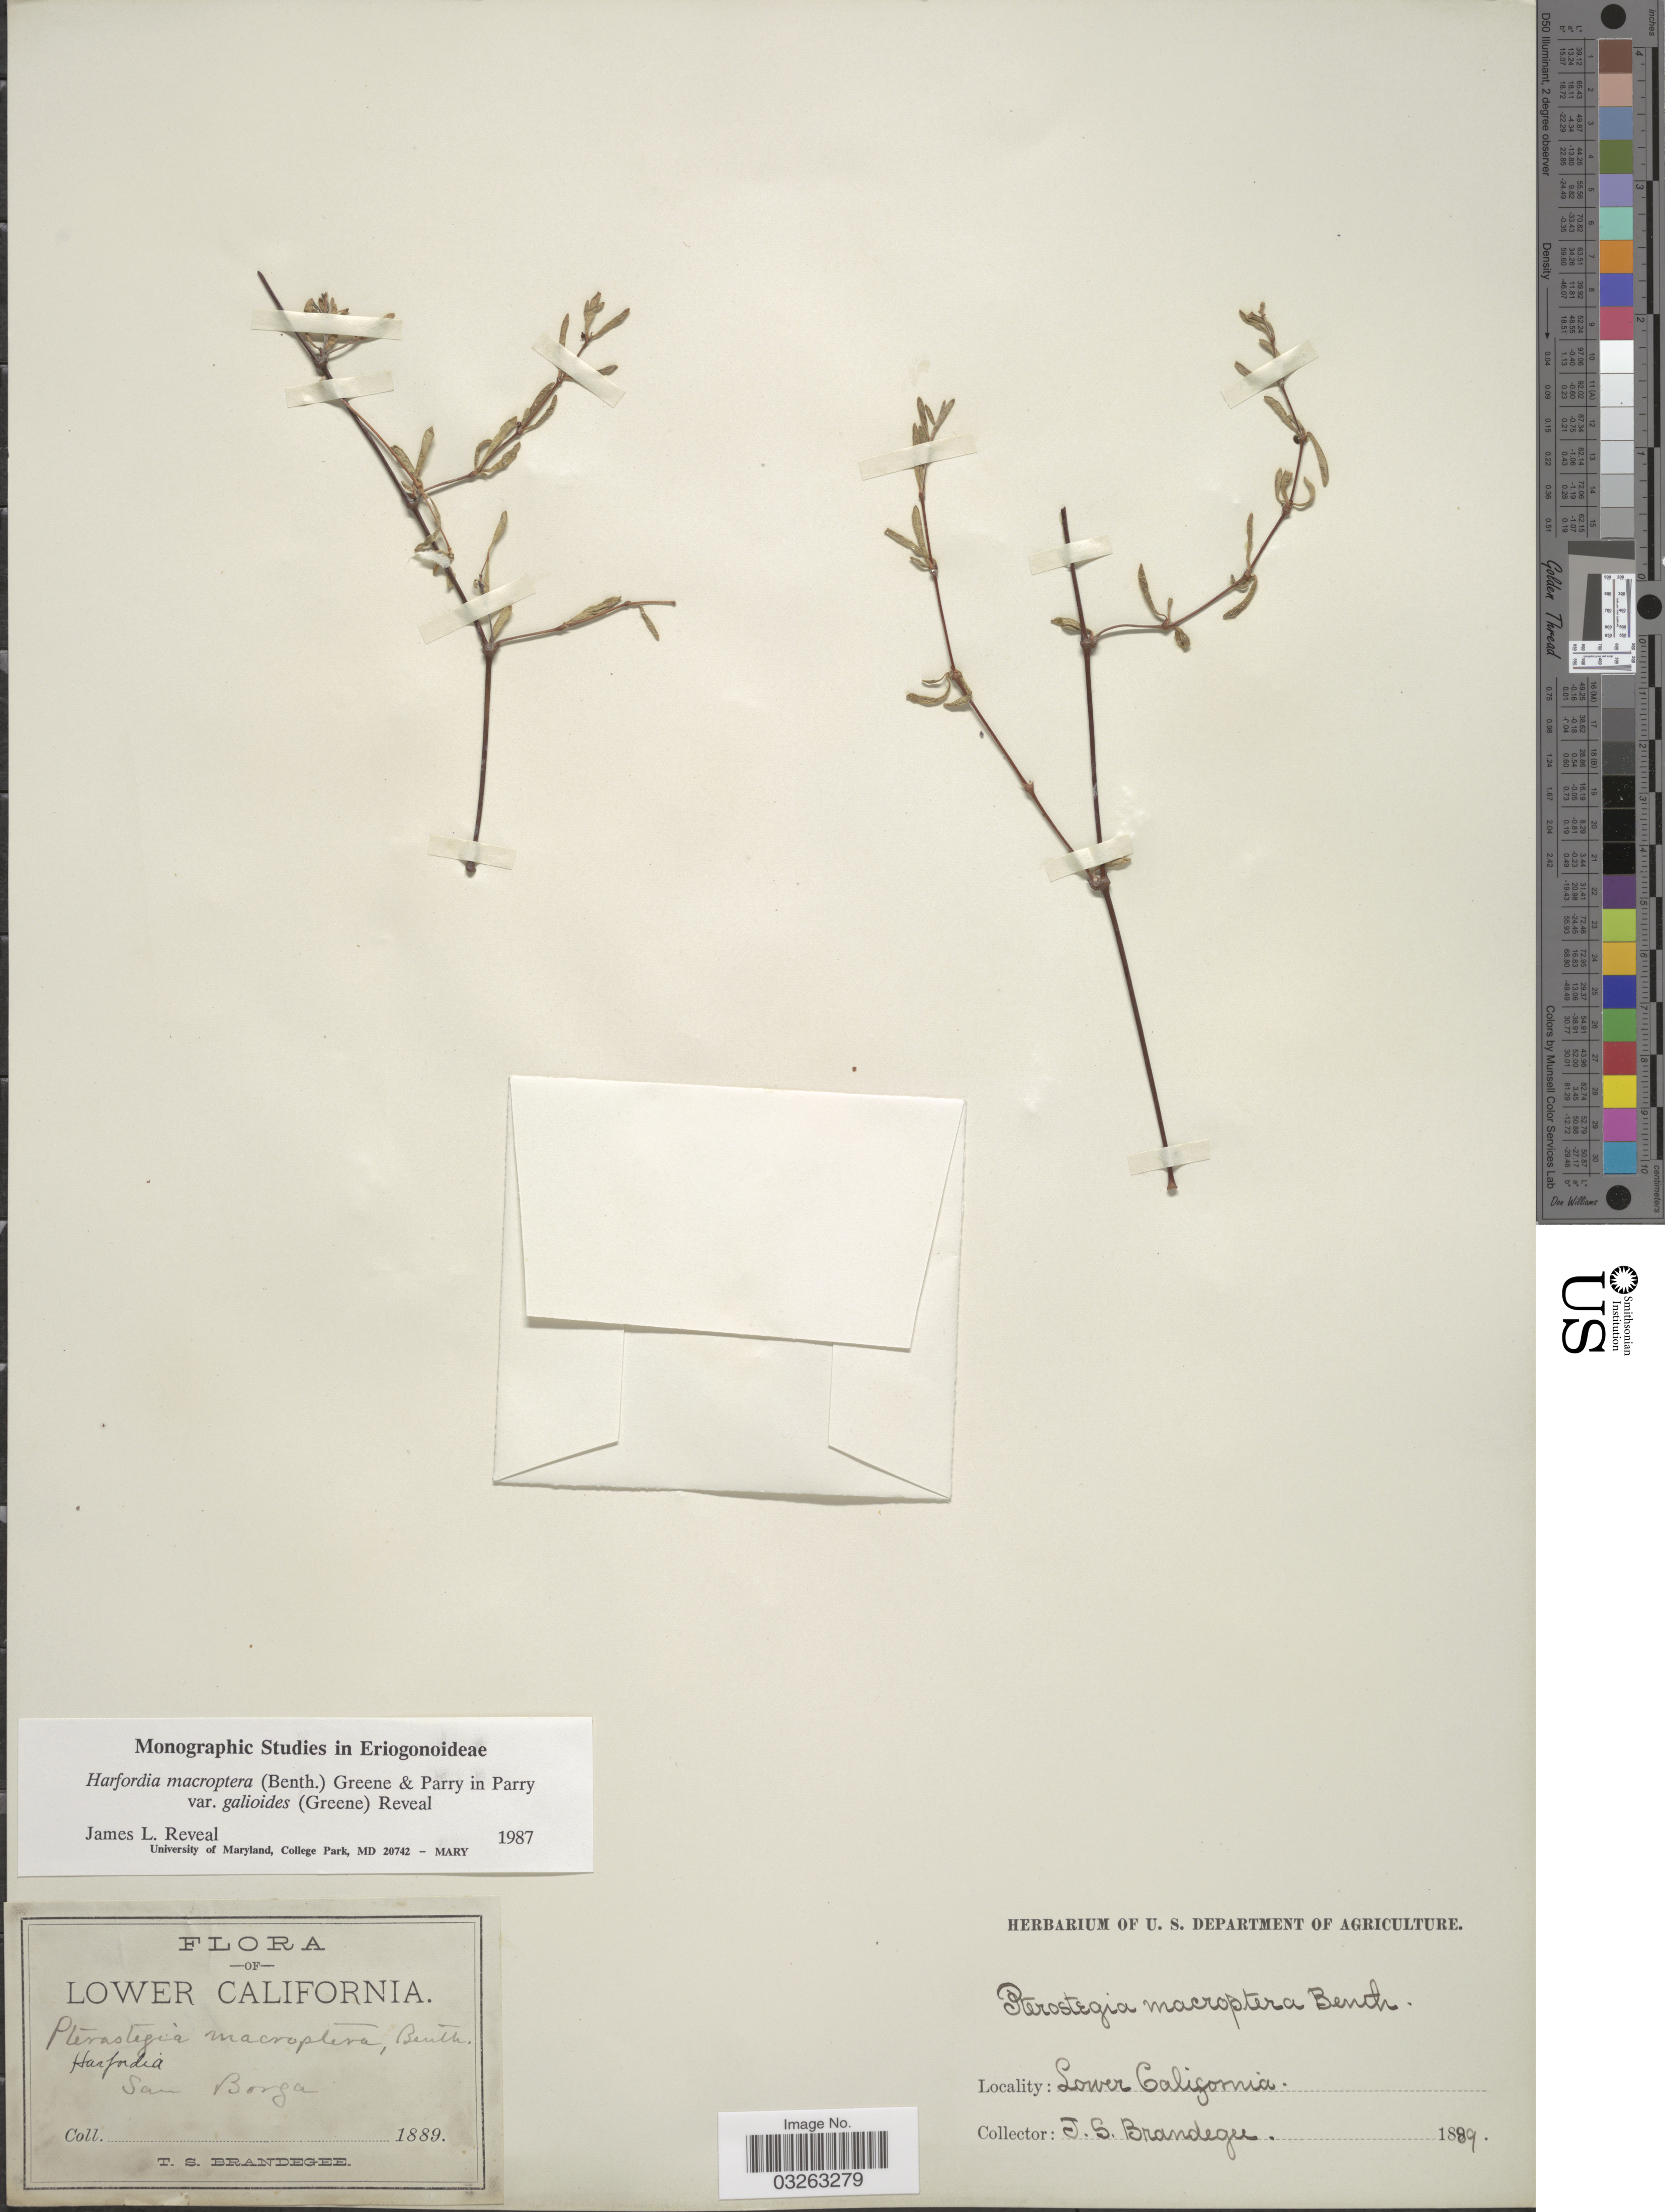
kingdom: Plantae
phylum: Tracheophyta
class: Magnoliopsida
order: Caryophyllales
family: Polygonaceae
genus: Harfordia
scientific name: Harfordia macroptera var. galioides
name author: (Greene) Reveal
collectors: T. S. Brandegee (herbarium)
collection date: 1889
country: Mexico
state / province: Baja California Norte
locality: San Borja. Lower California.